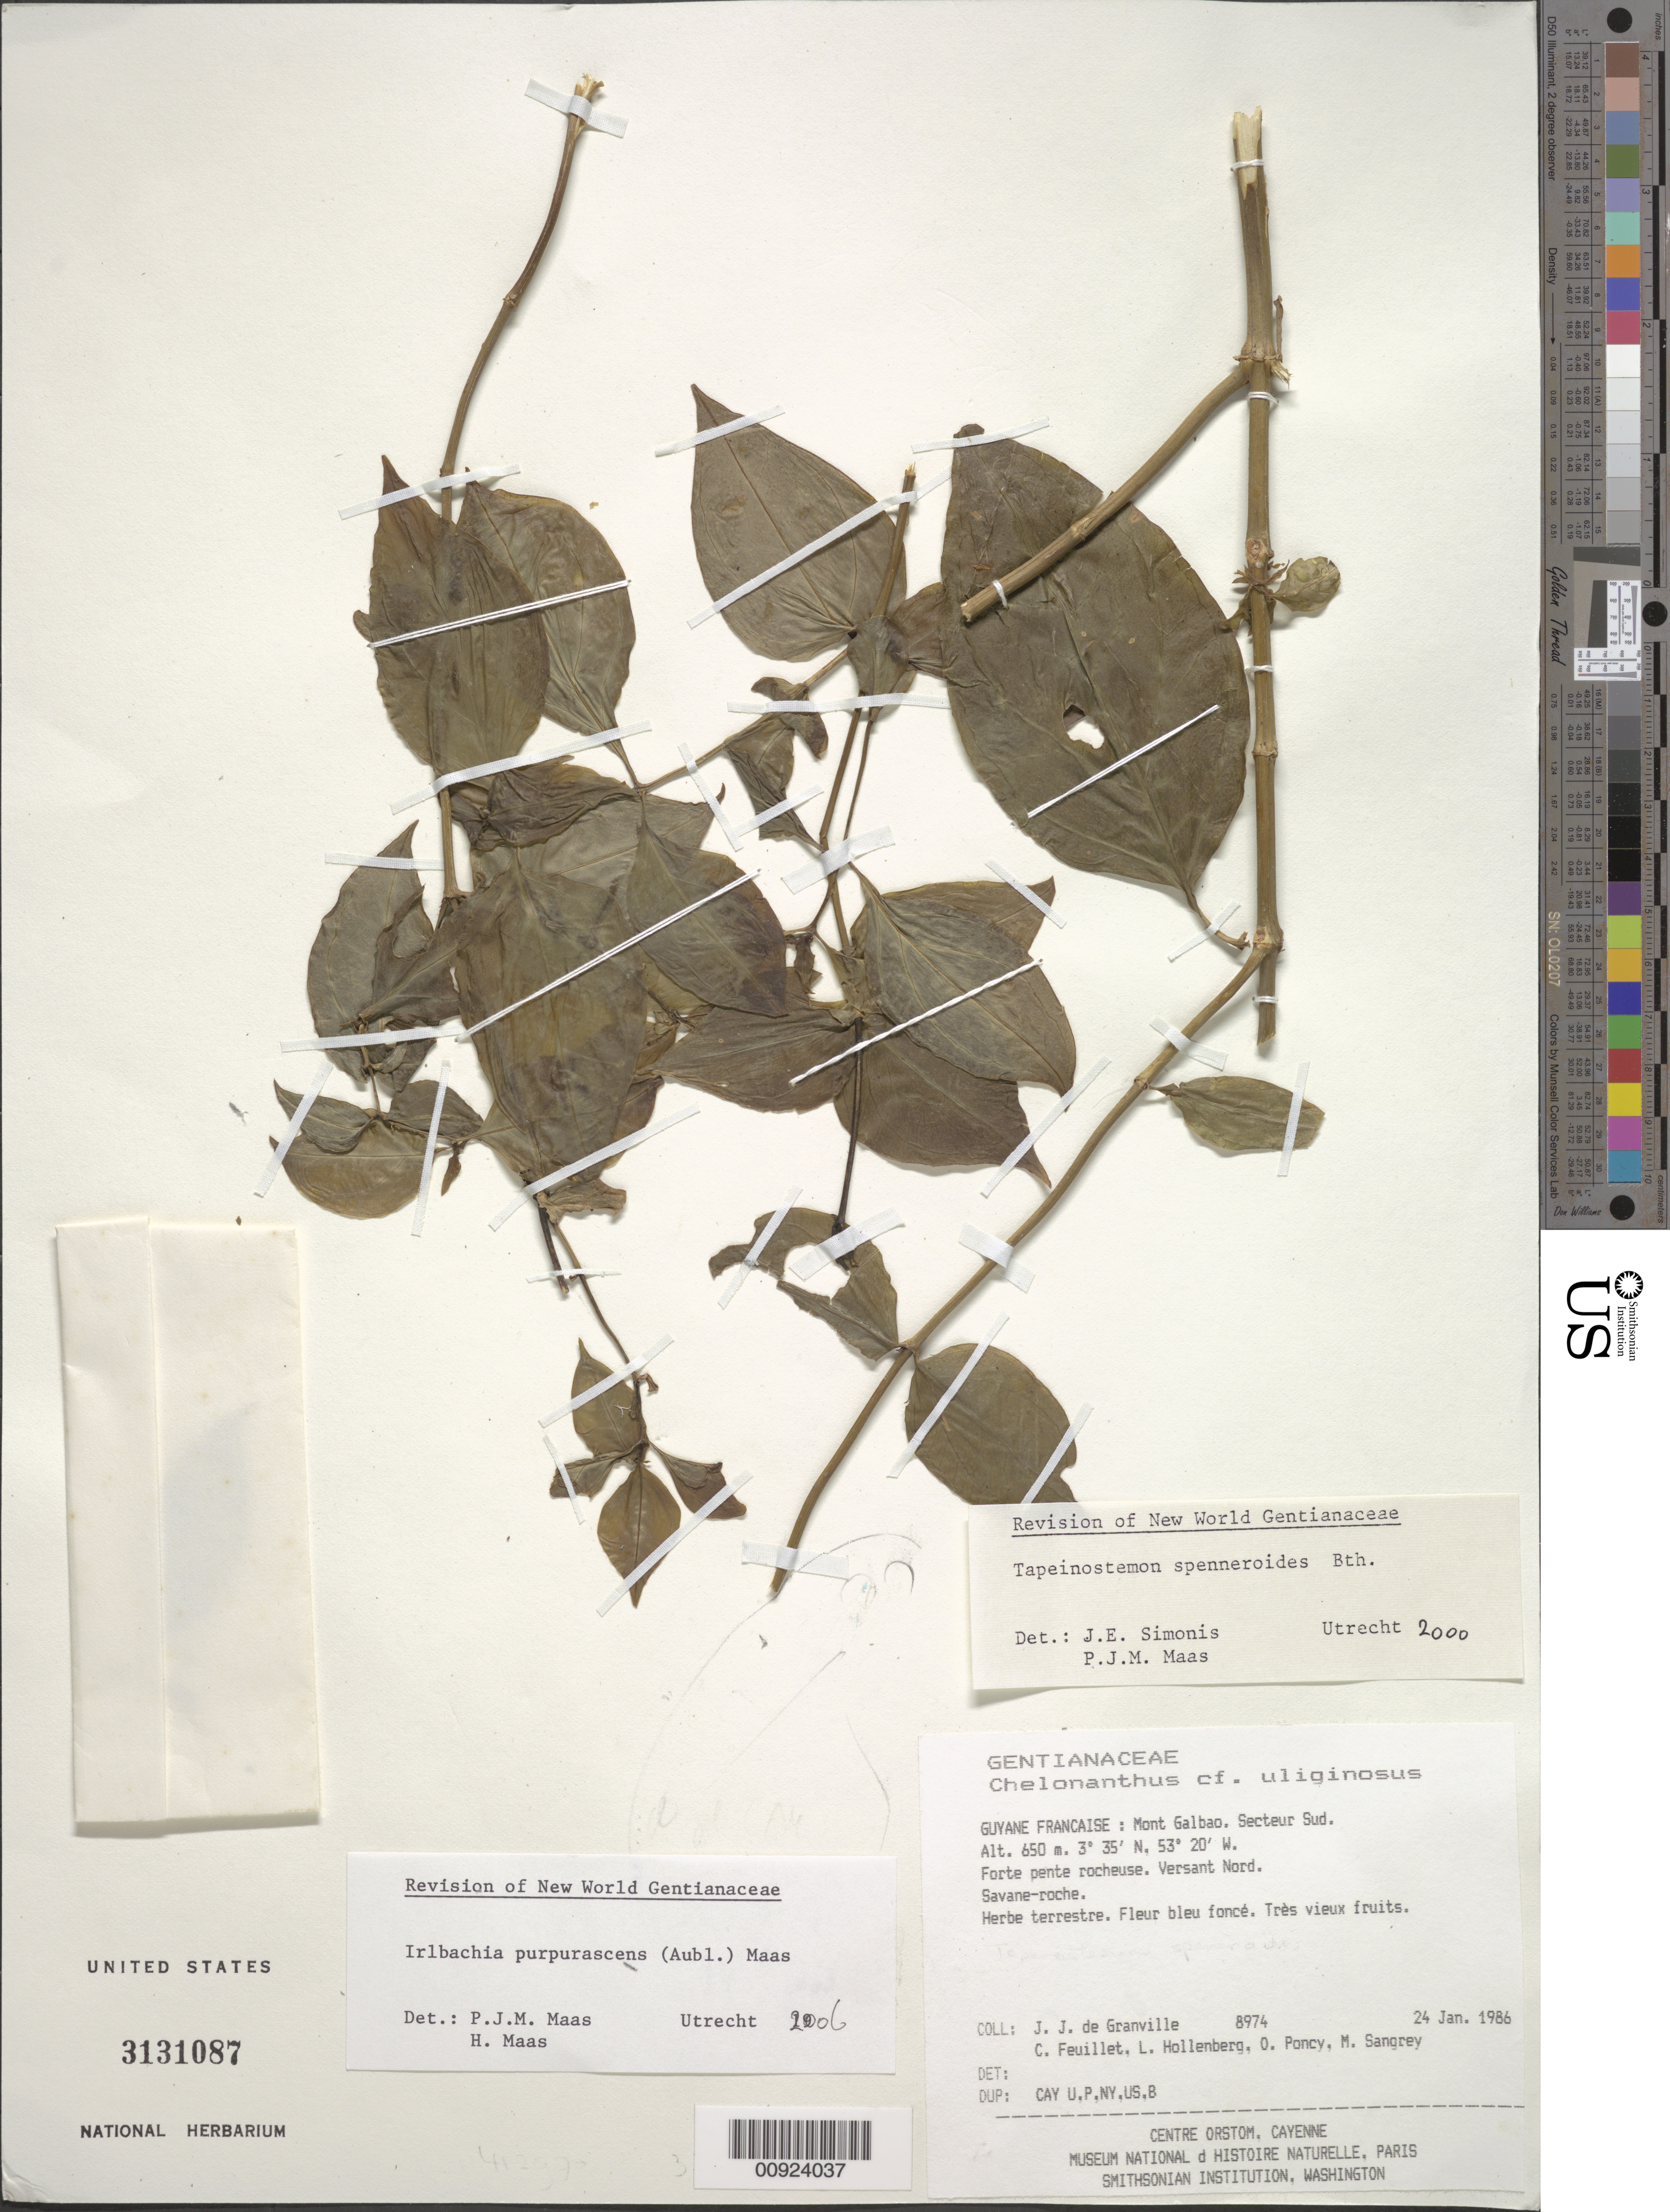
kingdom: Plantae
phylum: Tracheophyta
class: Magnoliopsida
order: Gentianales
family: Gentianaceae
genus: Irlbachia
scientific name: Irlbachia purpurascens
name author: (Aubl.) Maas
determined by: Maas, Paul J.; Maas, H.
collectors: J.-J. de Granville, C. Feuillet, L. Hollenberg, O. Poncy & M. S. Sangrey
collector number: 8974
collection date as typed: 24-Jan-86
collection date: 1986-01-24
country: French Guiana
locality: Mont Galbao. Secteur Sud. Versant Nord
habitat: Savane-roche. Forte pente rocheuse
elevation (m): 650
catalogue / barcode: US 3131087